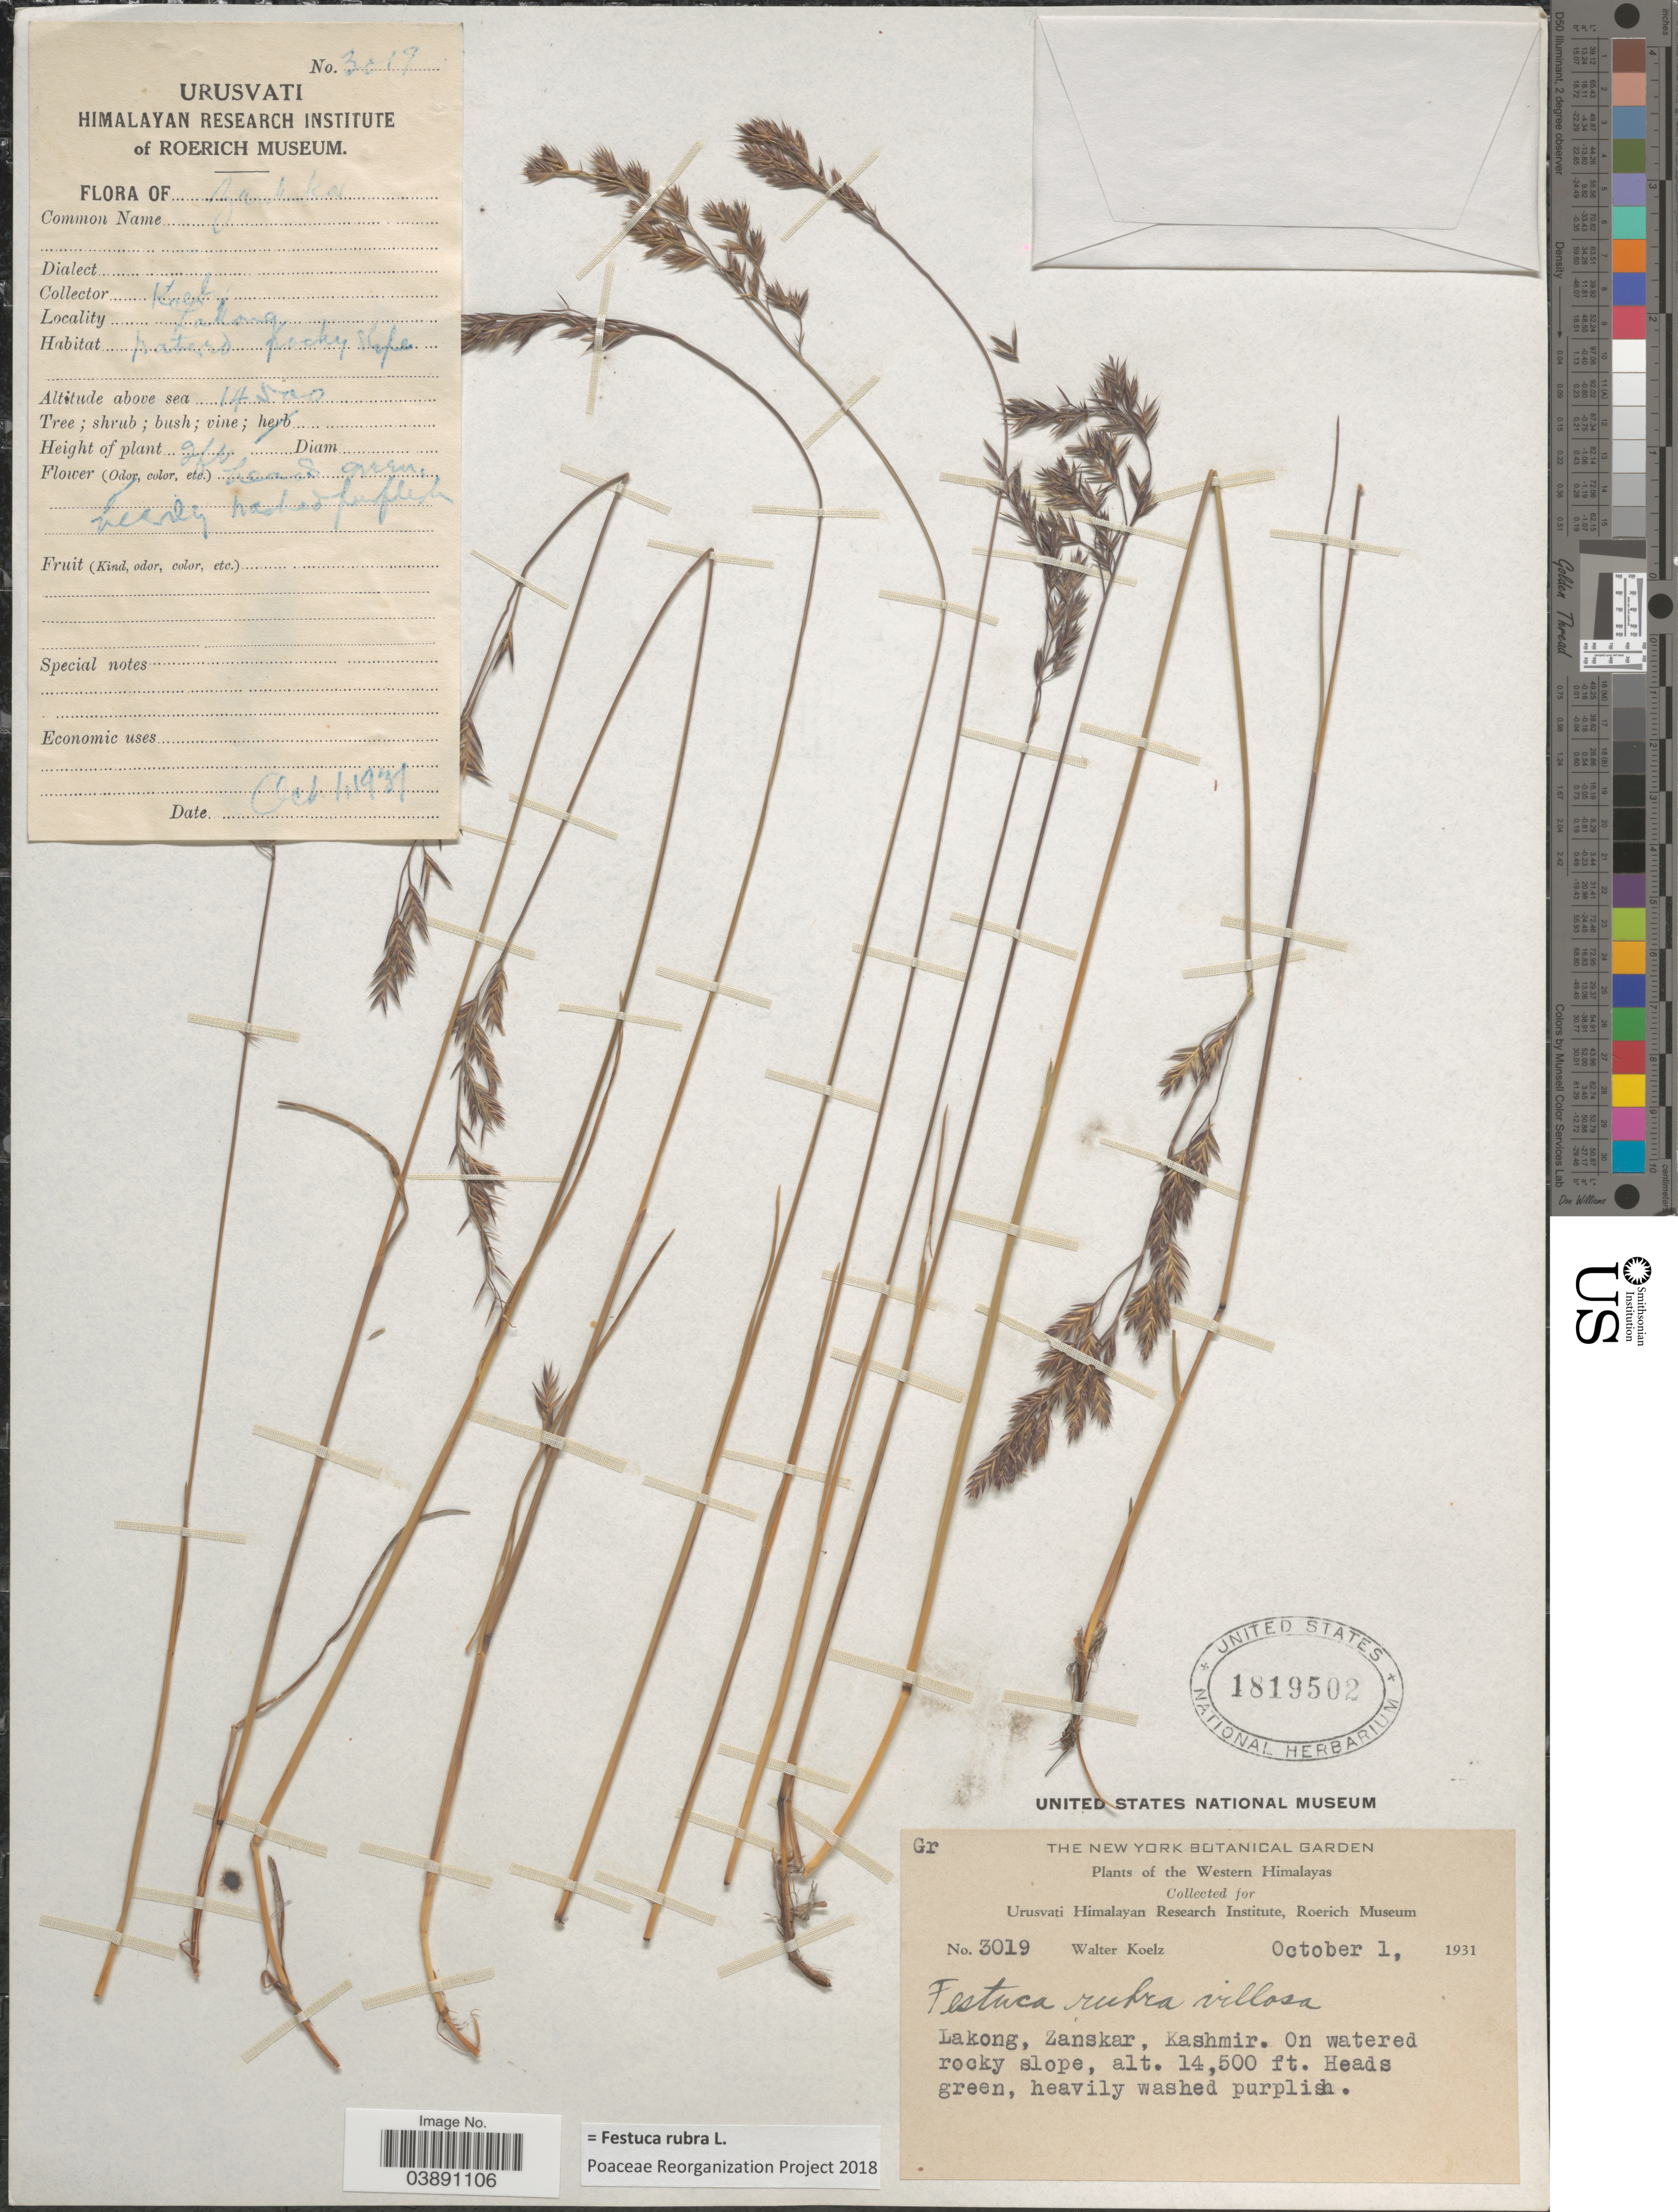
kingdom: Plantae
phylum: Tracheophyta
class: Liliopsida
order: Poales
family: Poaceae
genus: Festuca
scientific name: Festuca rubra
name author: L.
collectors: W. N. Koelz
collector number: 3019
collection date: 1931-10-01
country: India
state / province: Jammu and Kashmir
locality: Western Himalayas. Lakong, Zanskar, Kashmir.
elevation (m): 4420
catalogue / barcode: US 1819502